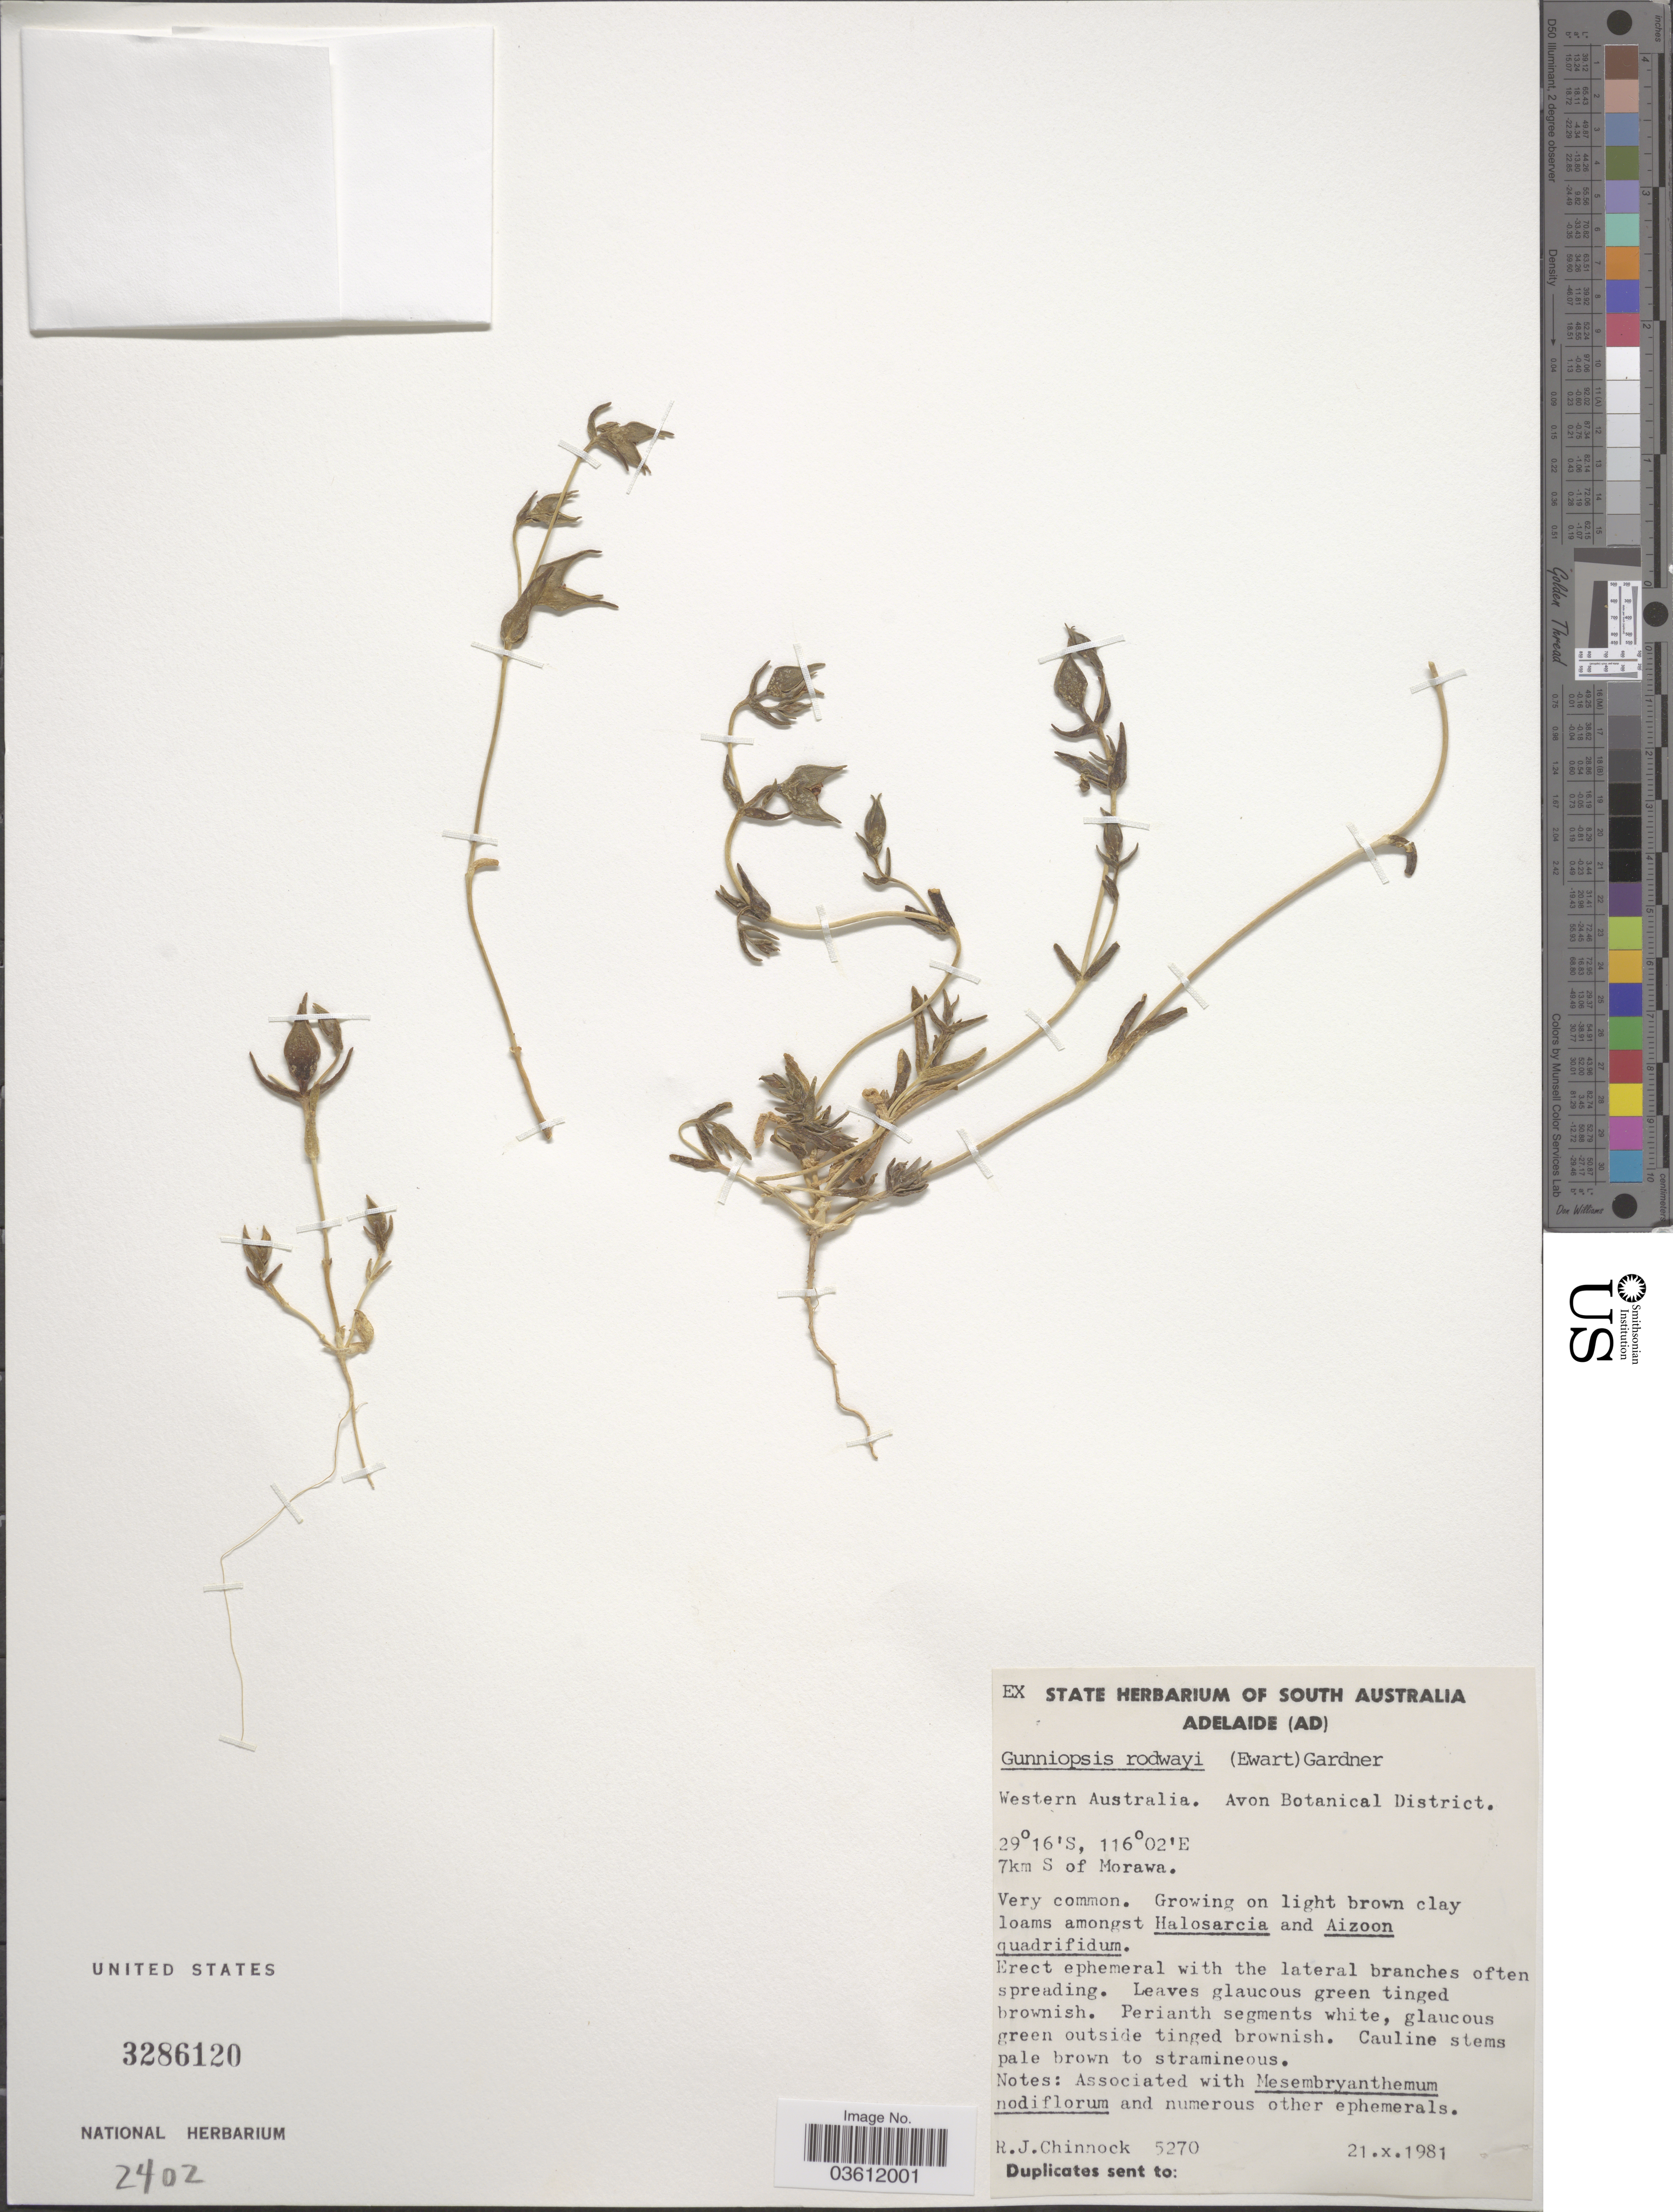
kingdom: Plantae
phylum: Tracheophyta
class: Magnoliopsida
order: Caryophyllales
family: Aizoaceae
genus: Gunniopsis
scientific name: Gunniopsis rodwayi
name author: (Ewart) C.A. Gardner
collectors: R. J. Chinnock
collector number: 5270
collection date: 1981-10-21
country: Australia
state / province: Western Australia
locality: Avon Botanical District. 7km S of Morawa.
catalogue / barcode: US 3286120